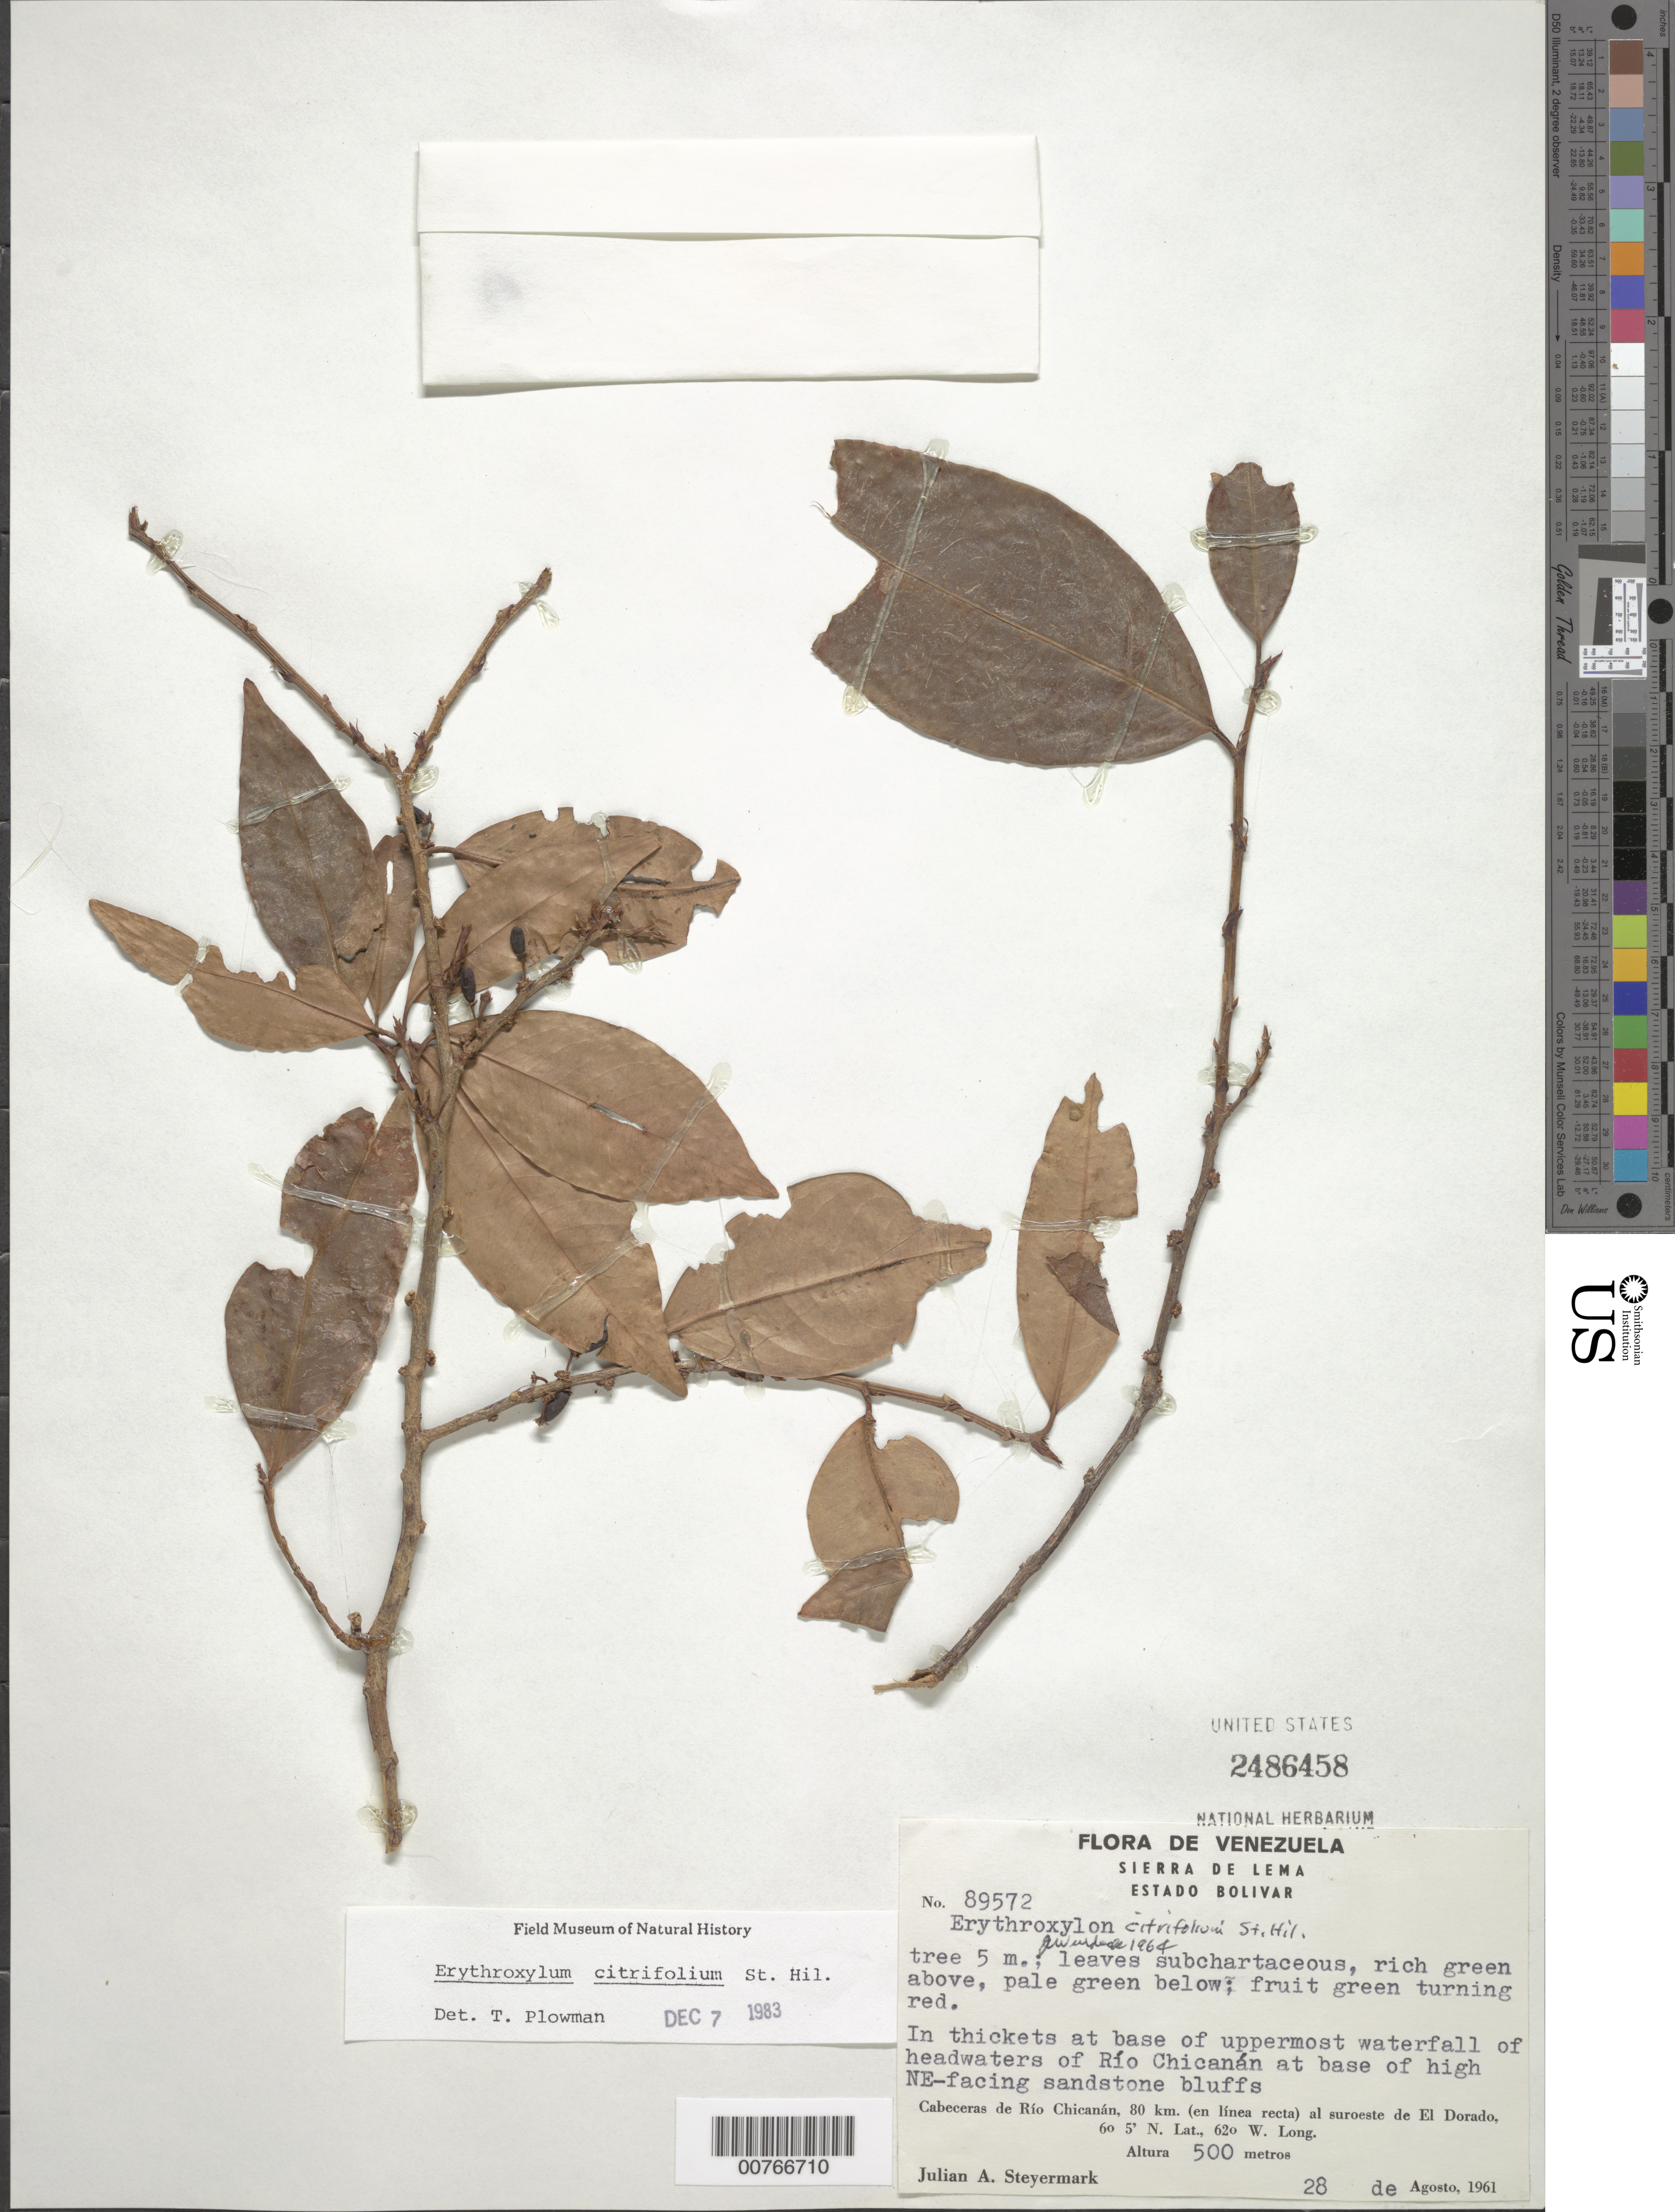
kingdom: Plantae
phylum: Tracheophyta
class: Magnoliopsida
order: Malpighiales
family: Erythroxylaceae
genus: Erythroxylum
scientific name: Erythroxylum citrifolium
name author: A. St.-Hil.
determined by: Plowman, Timothy C.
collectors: J. Steyermark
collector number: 89572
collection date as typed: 28-Aug-61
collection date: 1961-08-28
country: Venezuela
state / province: Bolívar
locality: Sierra de Lema, Cabeceras de Río Chicanán, 80 km in straight line to SW of El Dorado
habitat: Base of sandstone bluffs, in thickets at base of waterfall of river headwaters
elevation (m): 500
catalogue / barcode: US 2486458